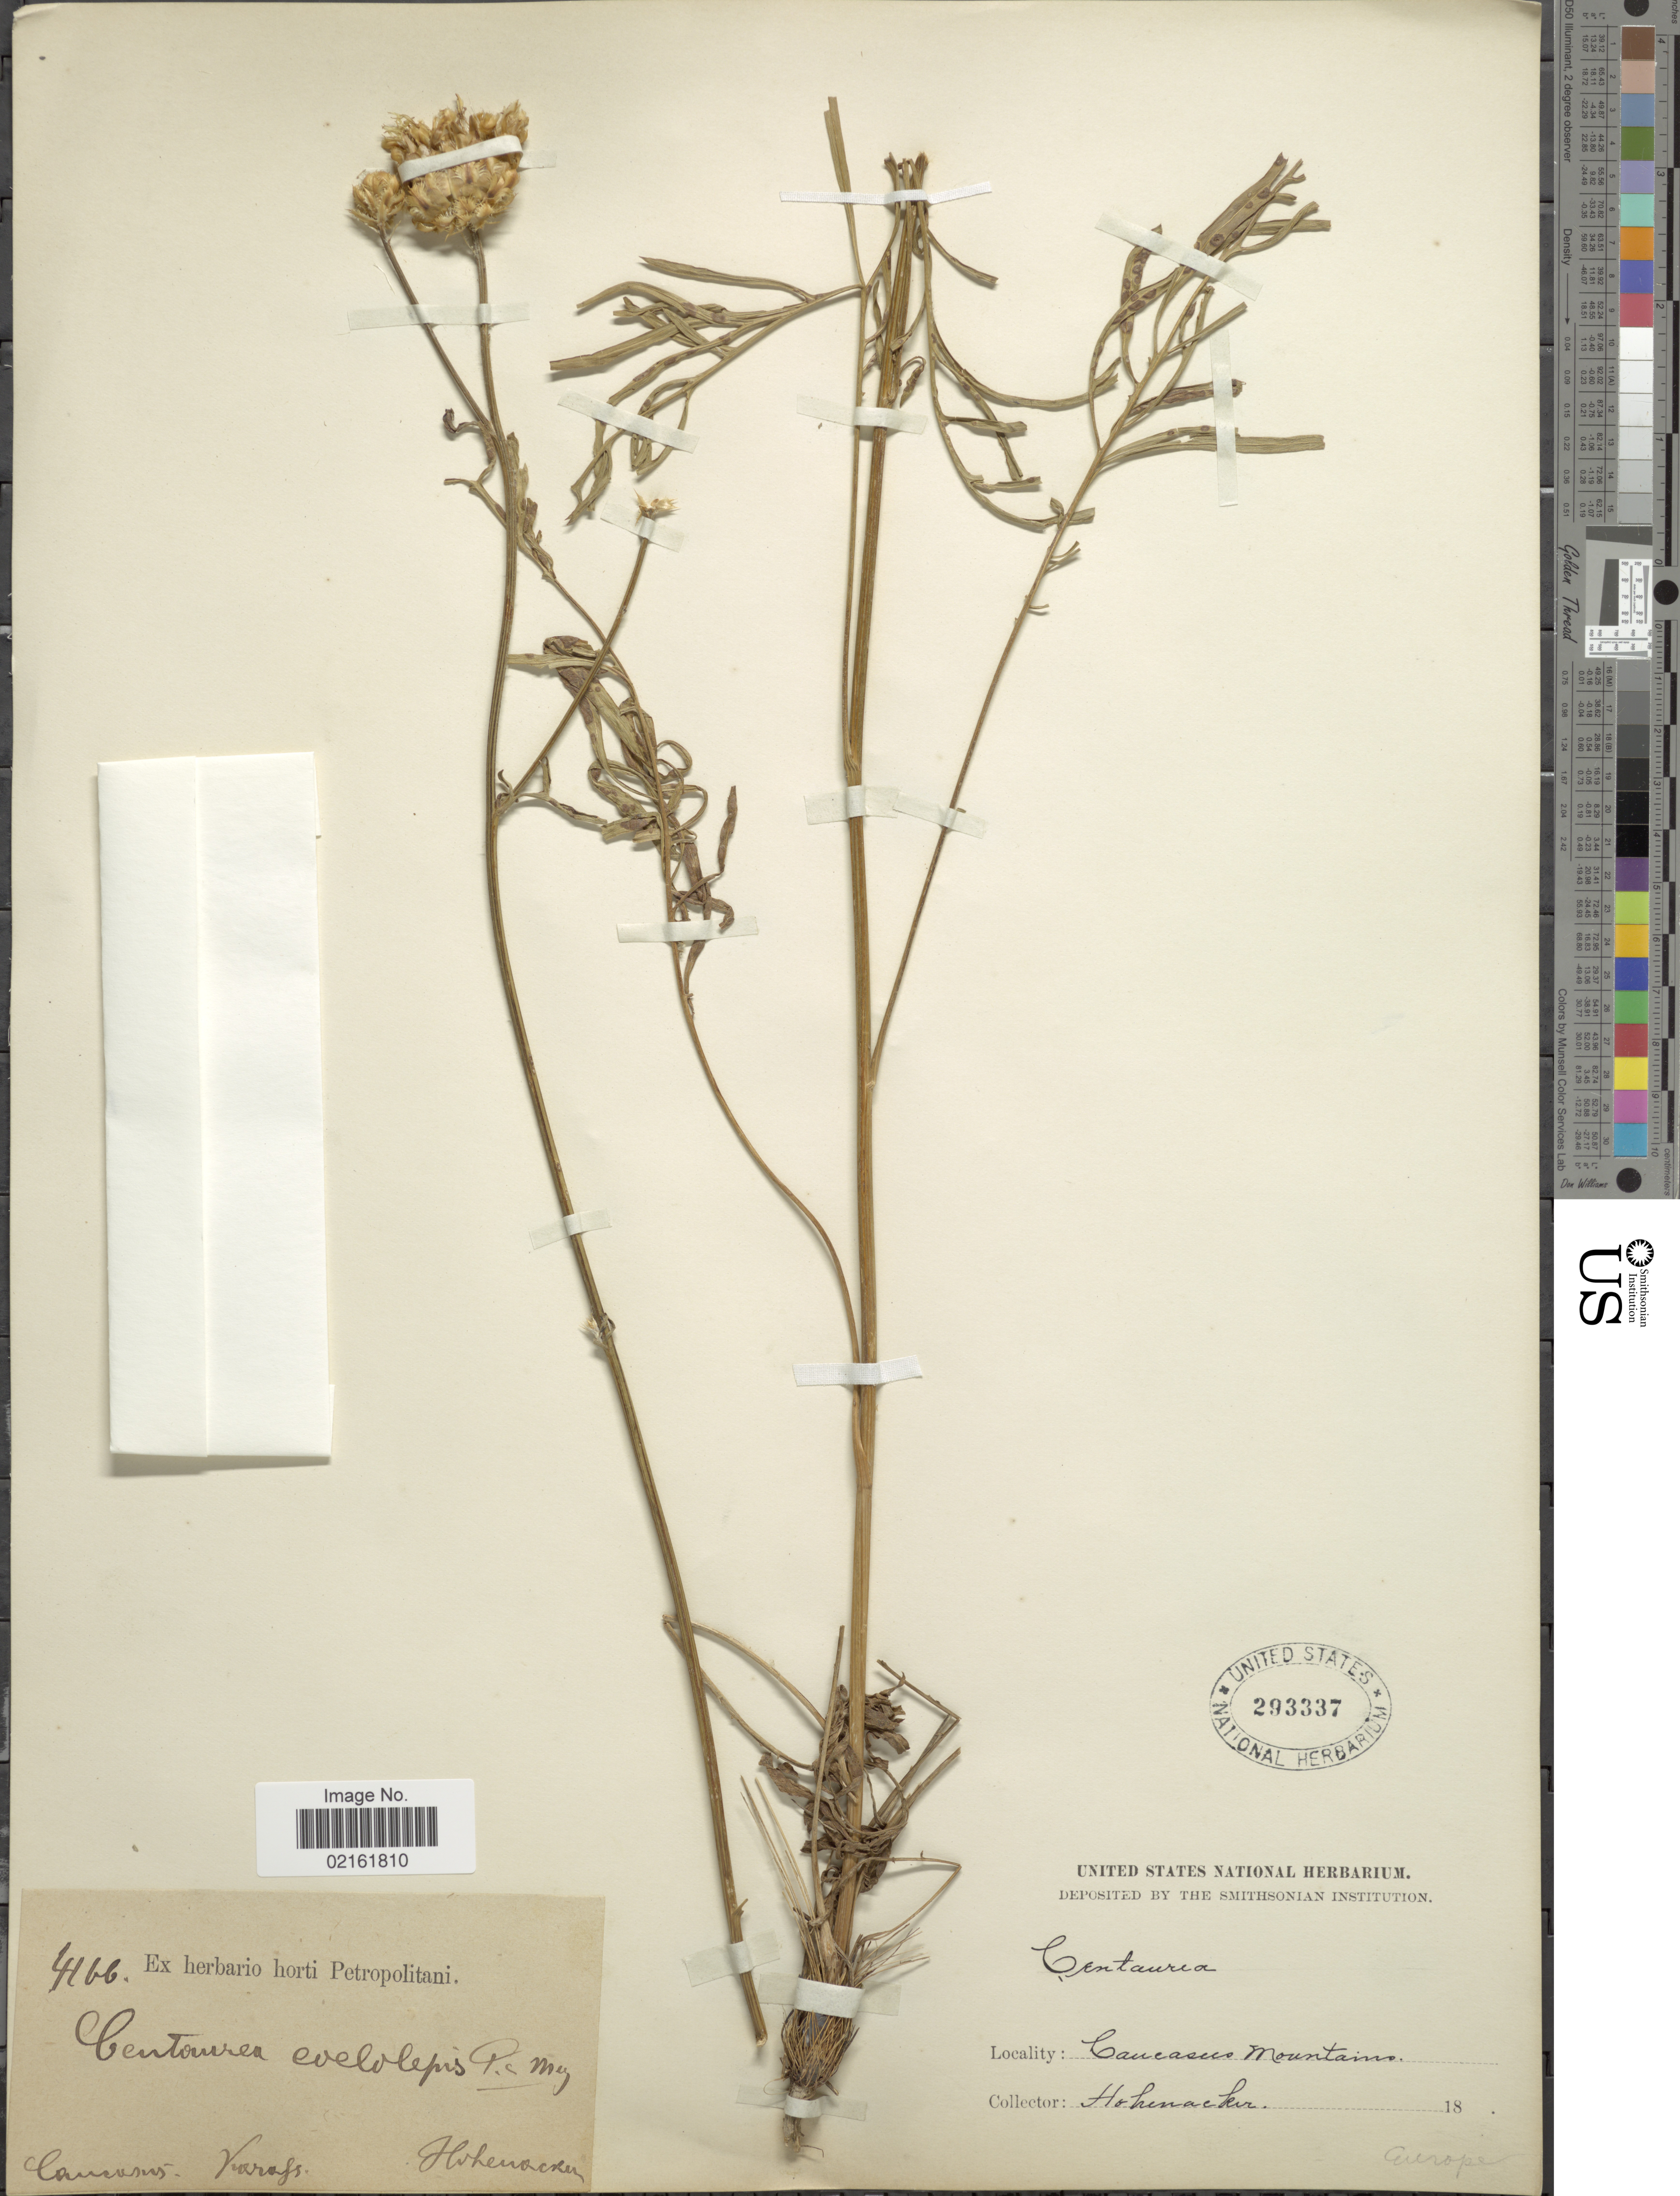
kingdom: Plantae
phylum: Tracheophyta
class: Magnoliopsida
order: Asterales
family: Asteraceae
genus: Centaurea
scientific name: Centaurea sp.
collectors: Hohenacker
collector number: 4166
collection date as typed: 18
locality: Caucasus Mountain, vierofs [interpreted]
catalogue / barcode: US 293337